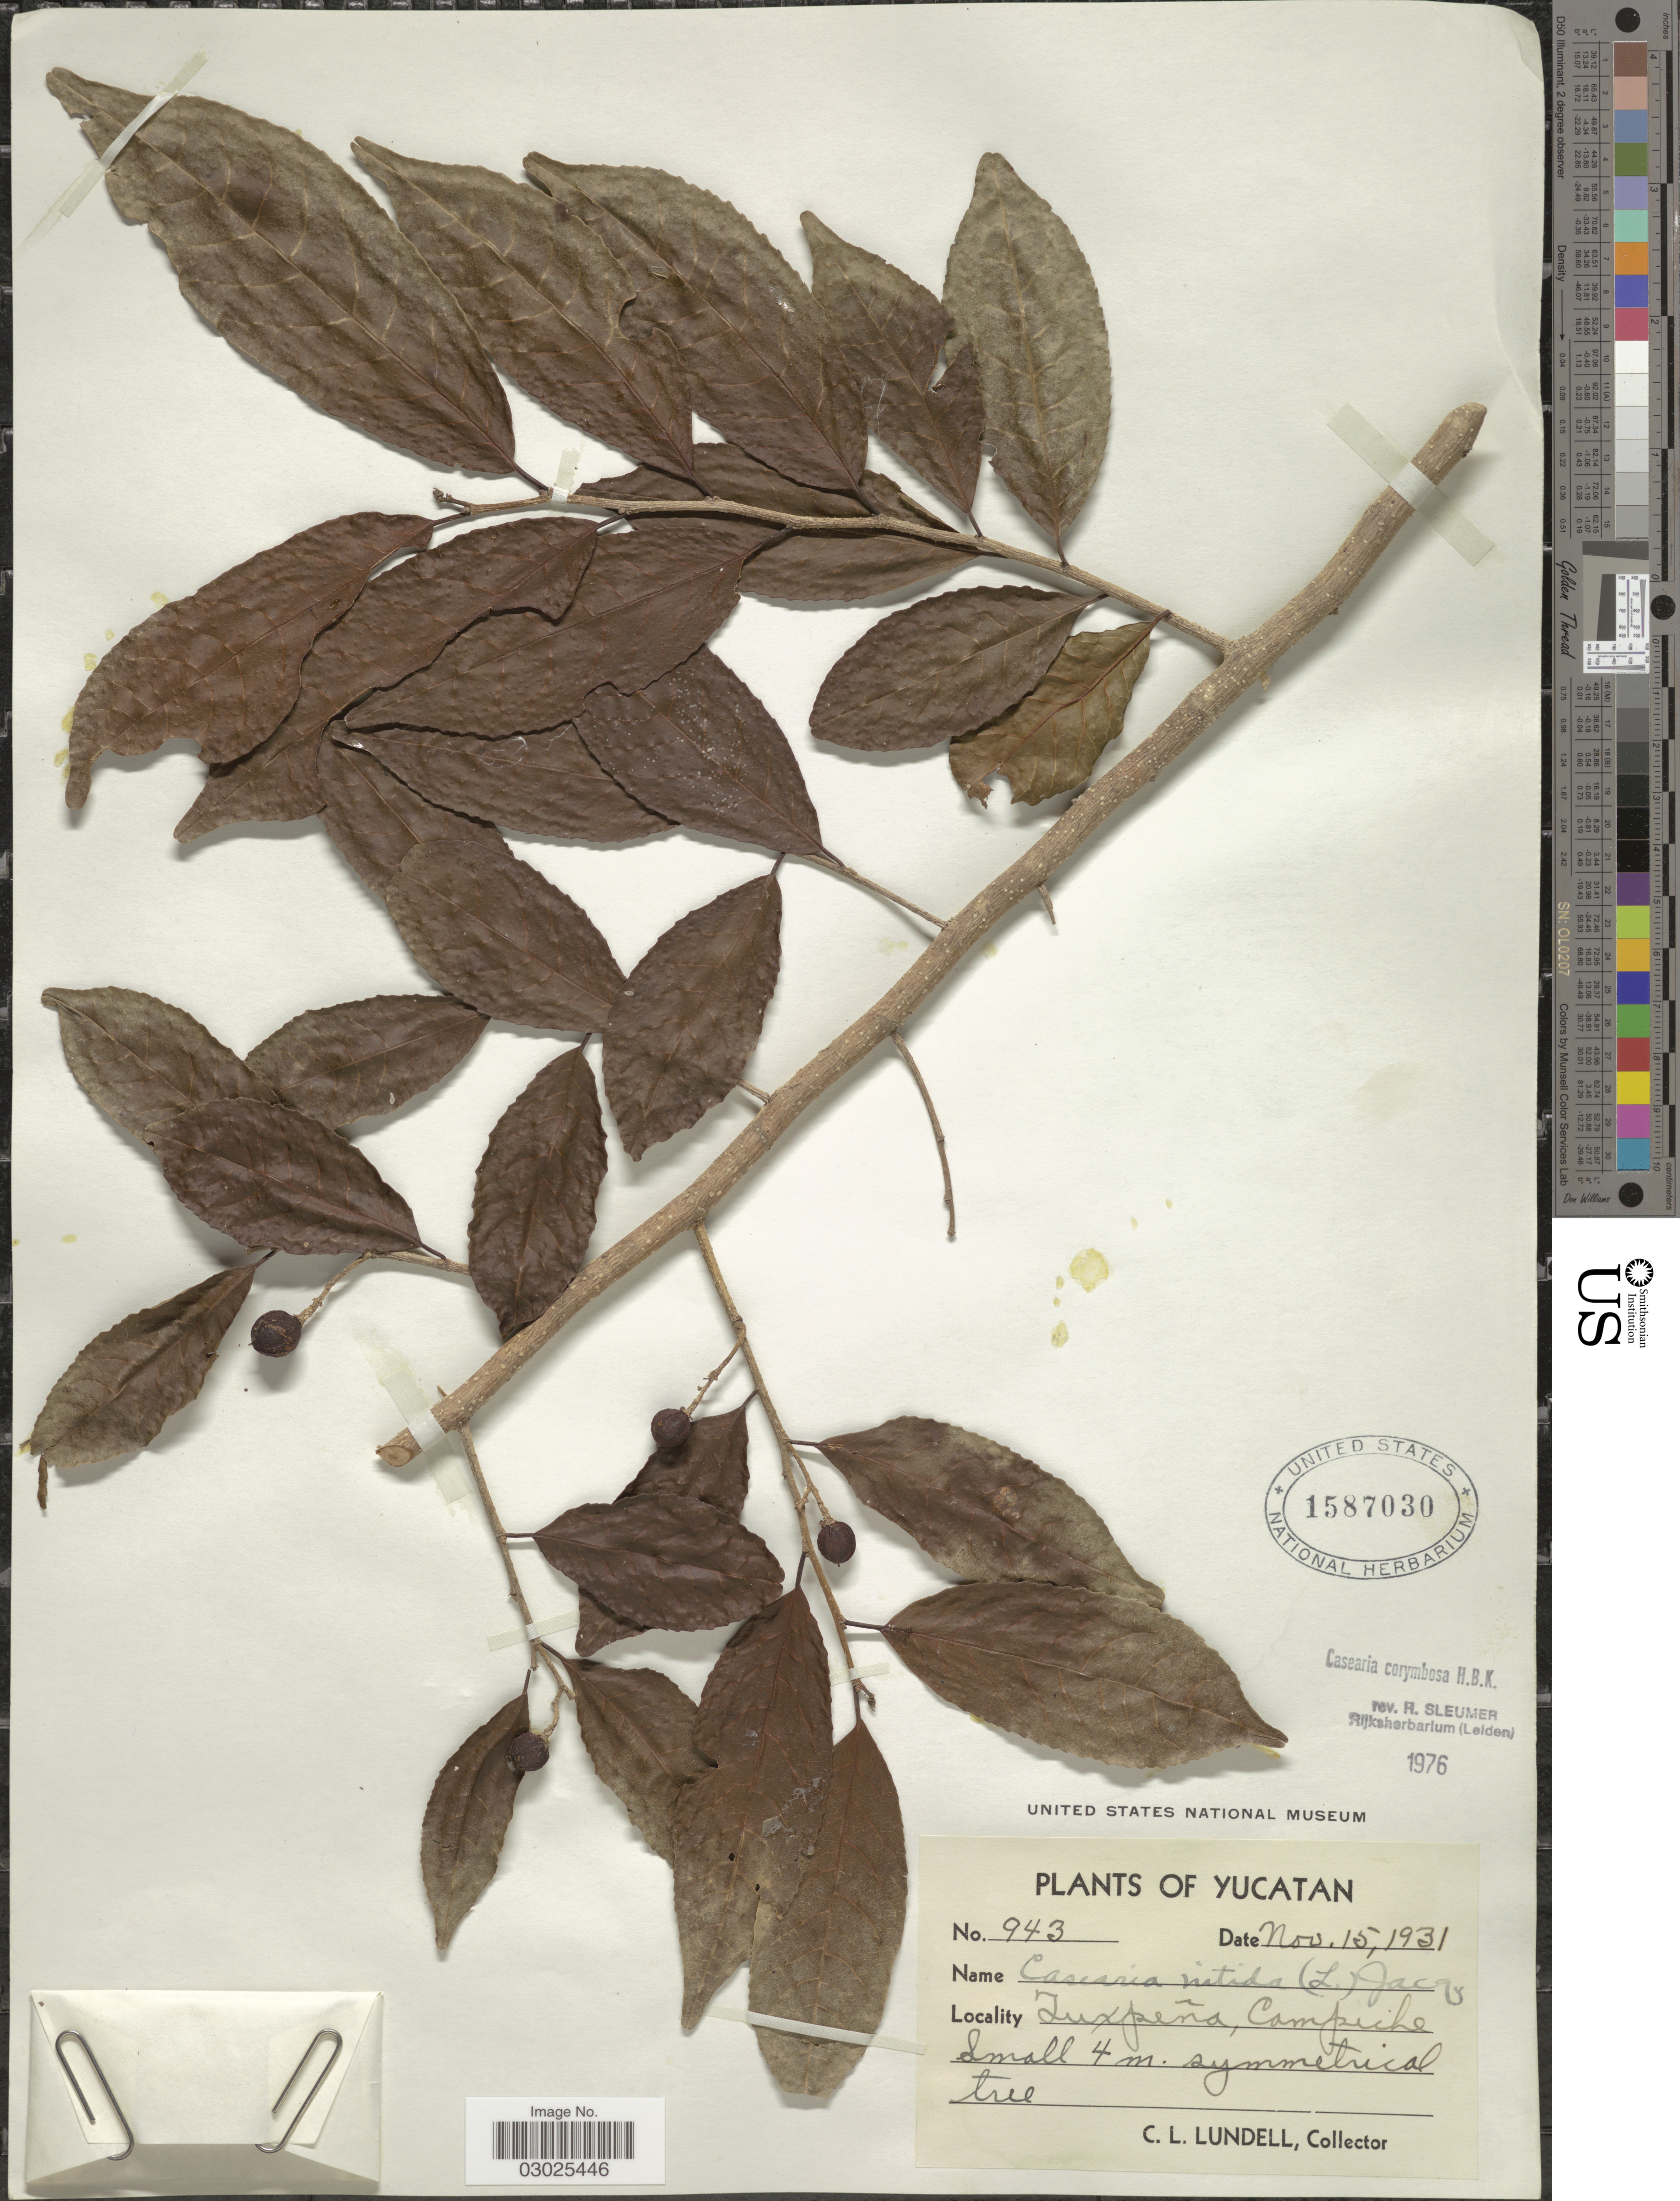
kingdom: Plantae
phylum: Tracheophyta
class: Magnoliopsida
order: Malpighiales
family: Salicaceae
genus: Casearia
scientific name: Casearia corymbosa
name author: Kunth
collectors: C. L. Lundell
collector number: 943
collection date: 1931-11-15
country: Mexico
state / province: Campeche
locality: Tuxpeña.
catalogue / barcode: US 1587030